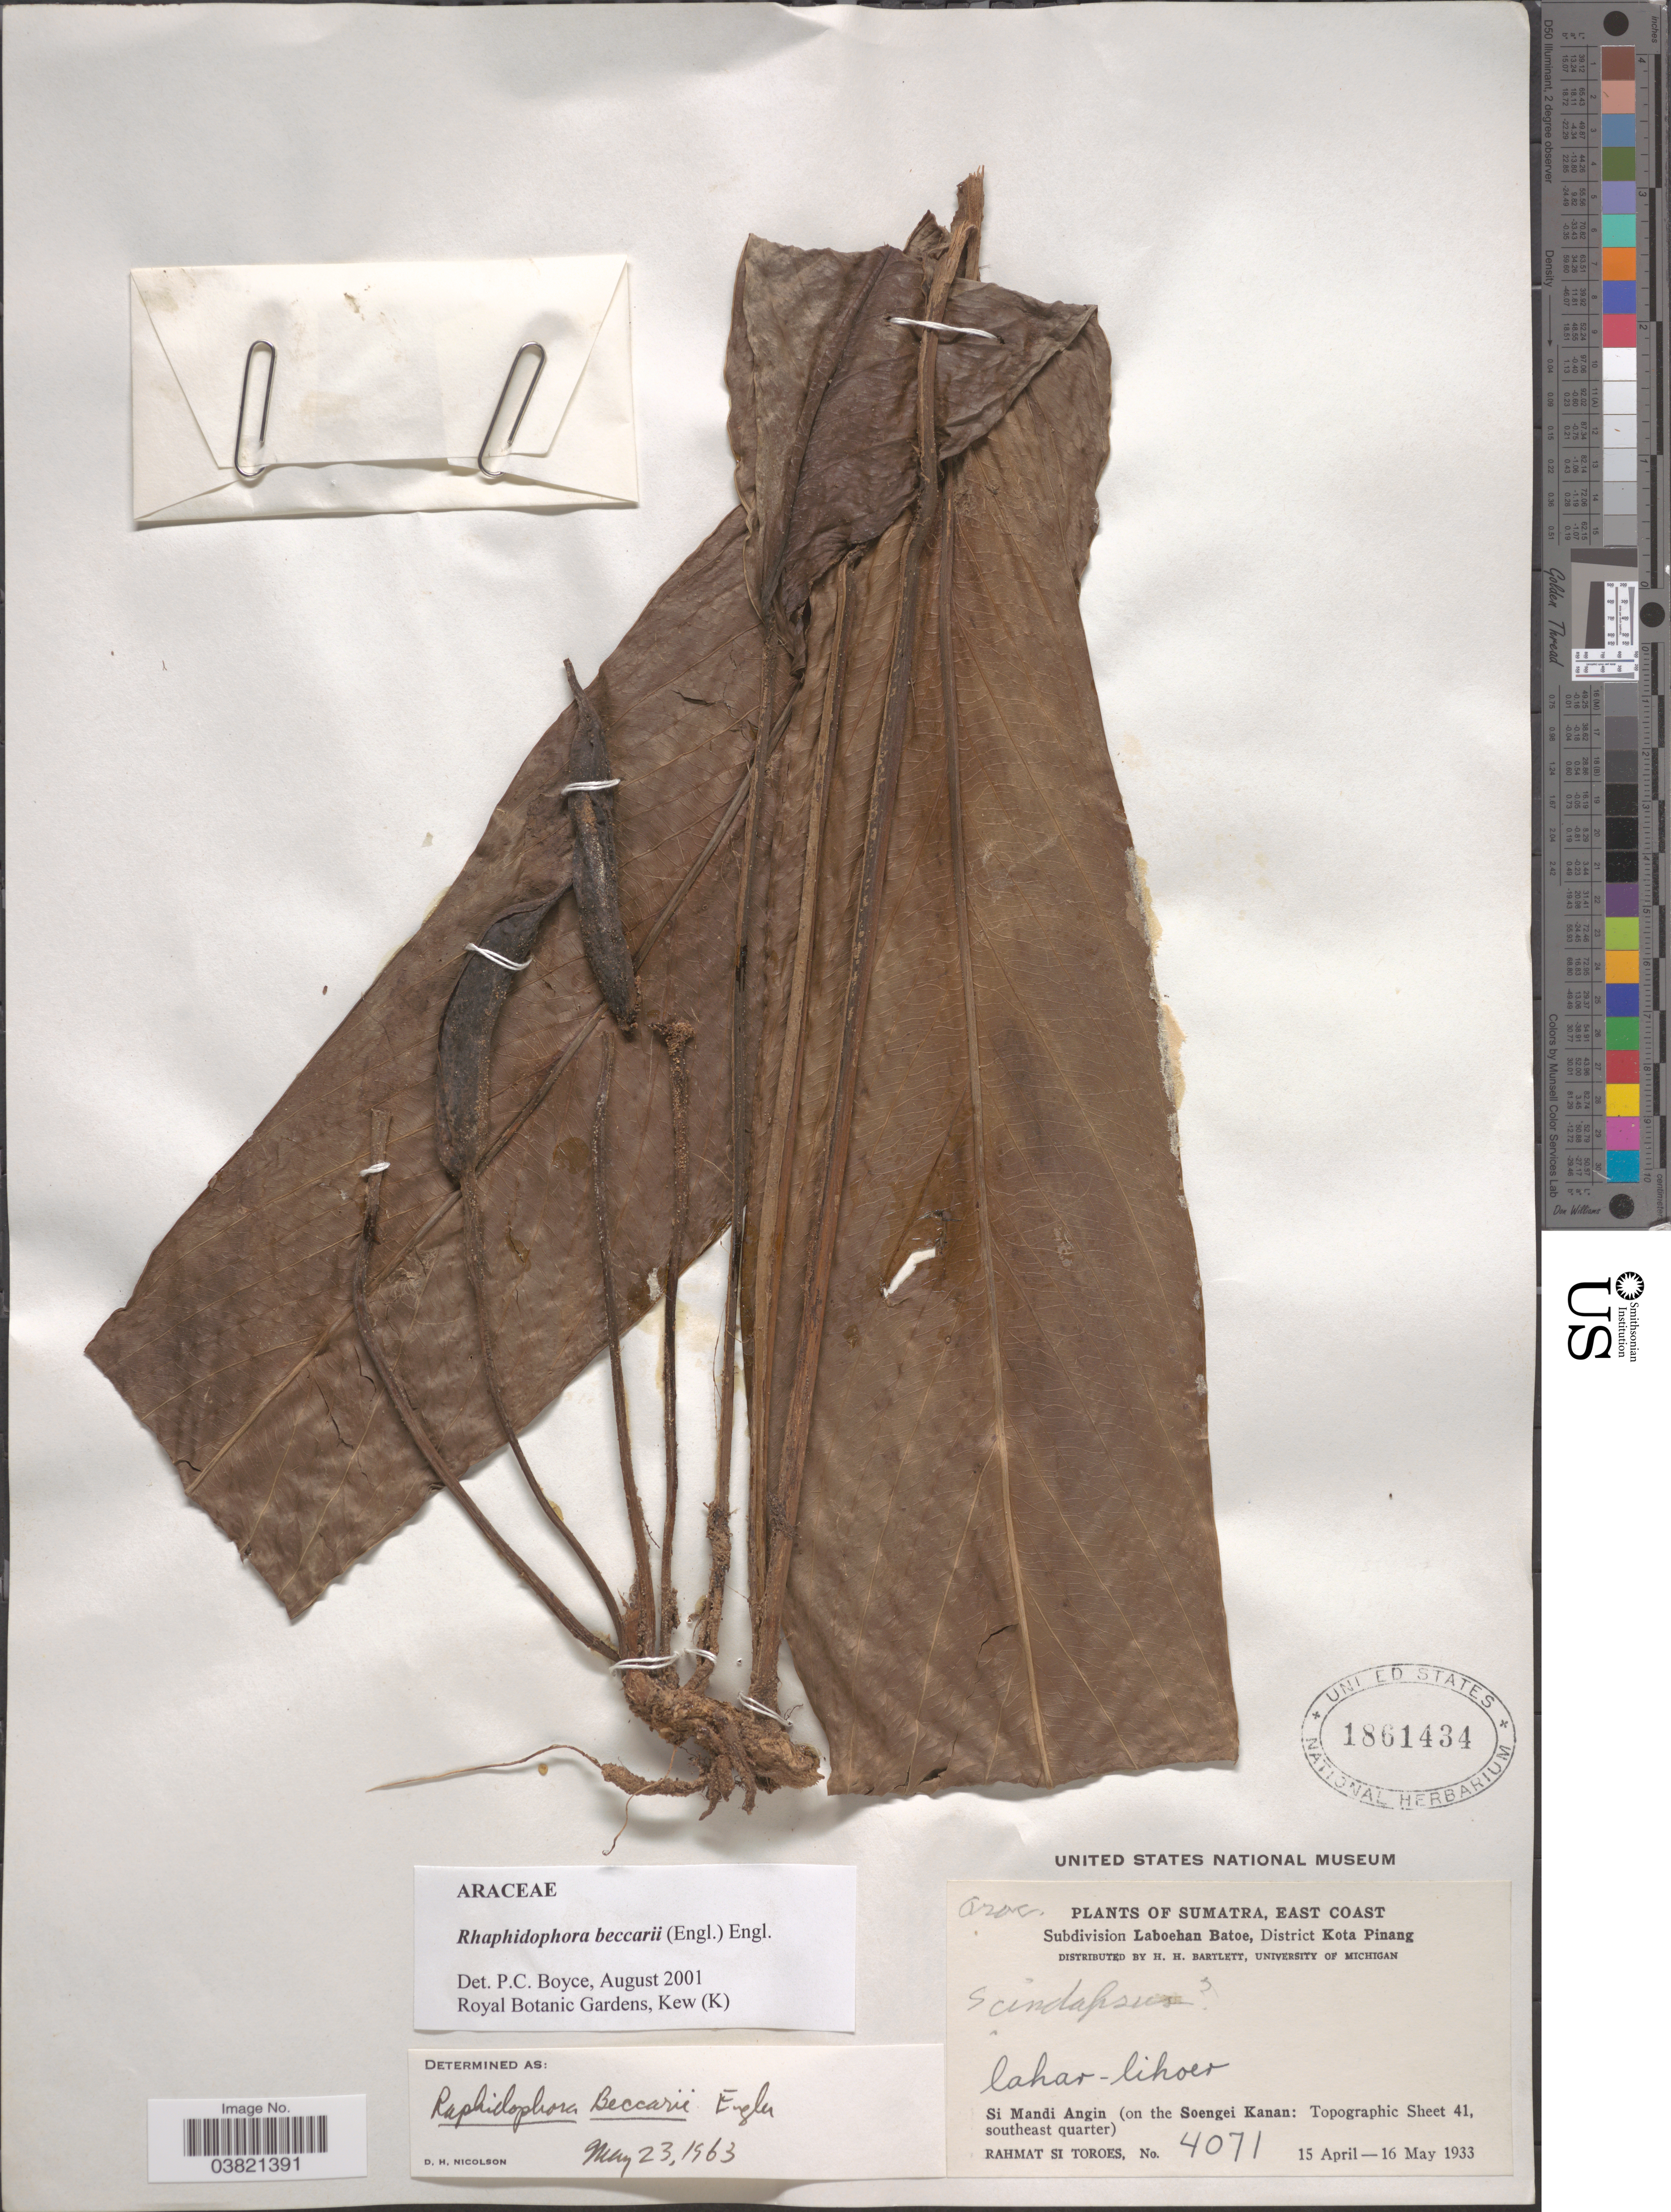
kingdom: Plantae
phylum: Tracheophyta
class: Liliopsida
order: Alismatales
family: Araceae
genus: Rhaphidophora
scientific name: Rhaphidophora beccarii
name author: (Engl.) Engl.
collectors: Rahmat Si Boeea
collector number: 4071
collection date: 1933-04-15/1933-05-16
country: Indonesia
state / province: Sumatra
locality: East Coast. Subdivision Laboehan Batoe, District Kota Pinang. Si Mandi Angin (on the Soengei Kanan: Topographic Sheet 41, southeast quarter).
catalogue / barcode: US 1861434